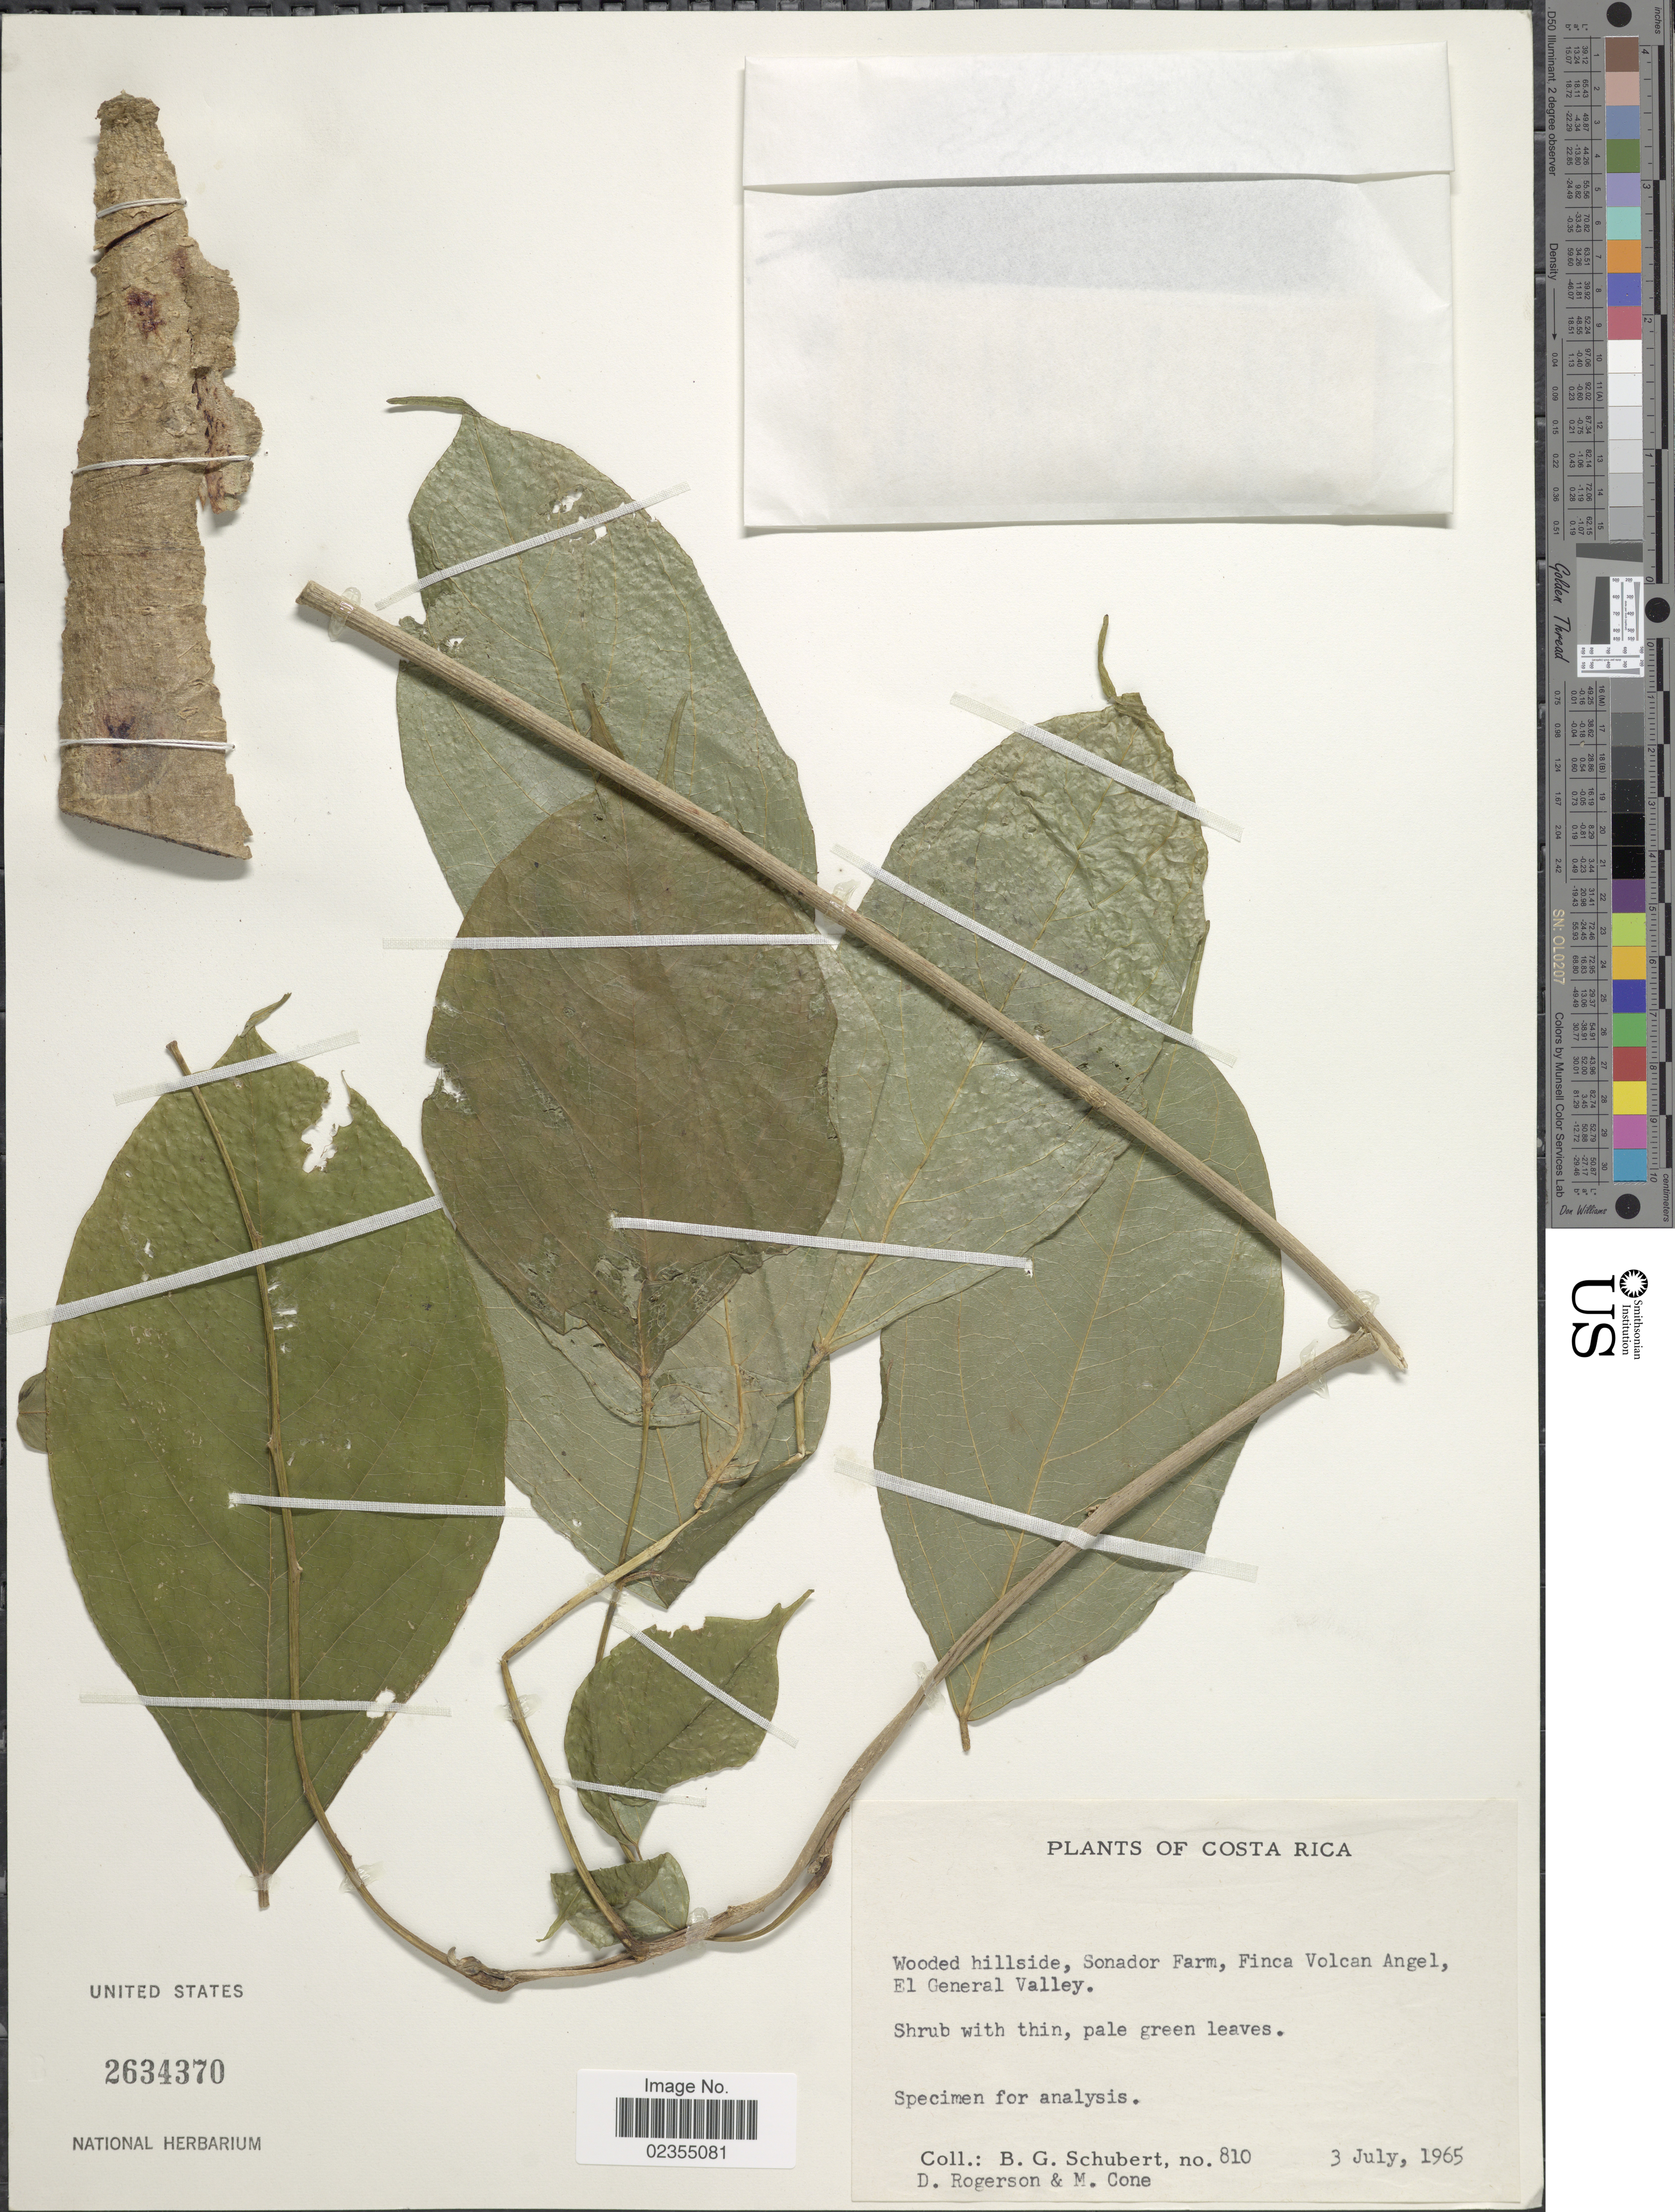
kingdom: Plantae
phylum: Tracheophyta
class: Magnoliopsida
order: Fabales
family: Fabaceae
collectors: B. Schubert, D. Rogerson & M. Cone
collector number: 810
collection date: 1965-07-03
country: Costa Rica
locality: Sonador Farm, Finca Volcan Angel, El General Valley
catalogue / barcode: US 2634370